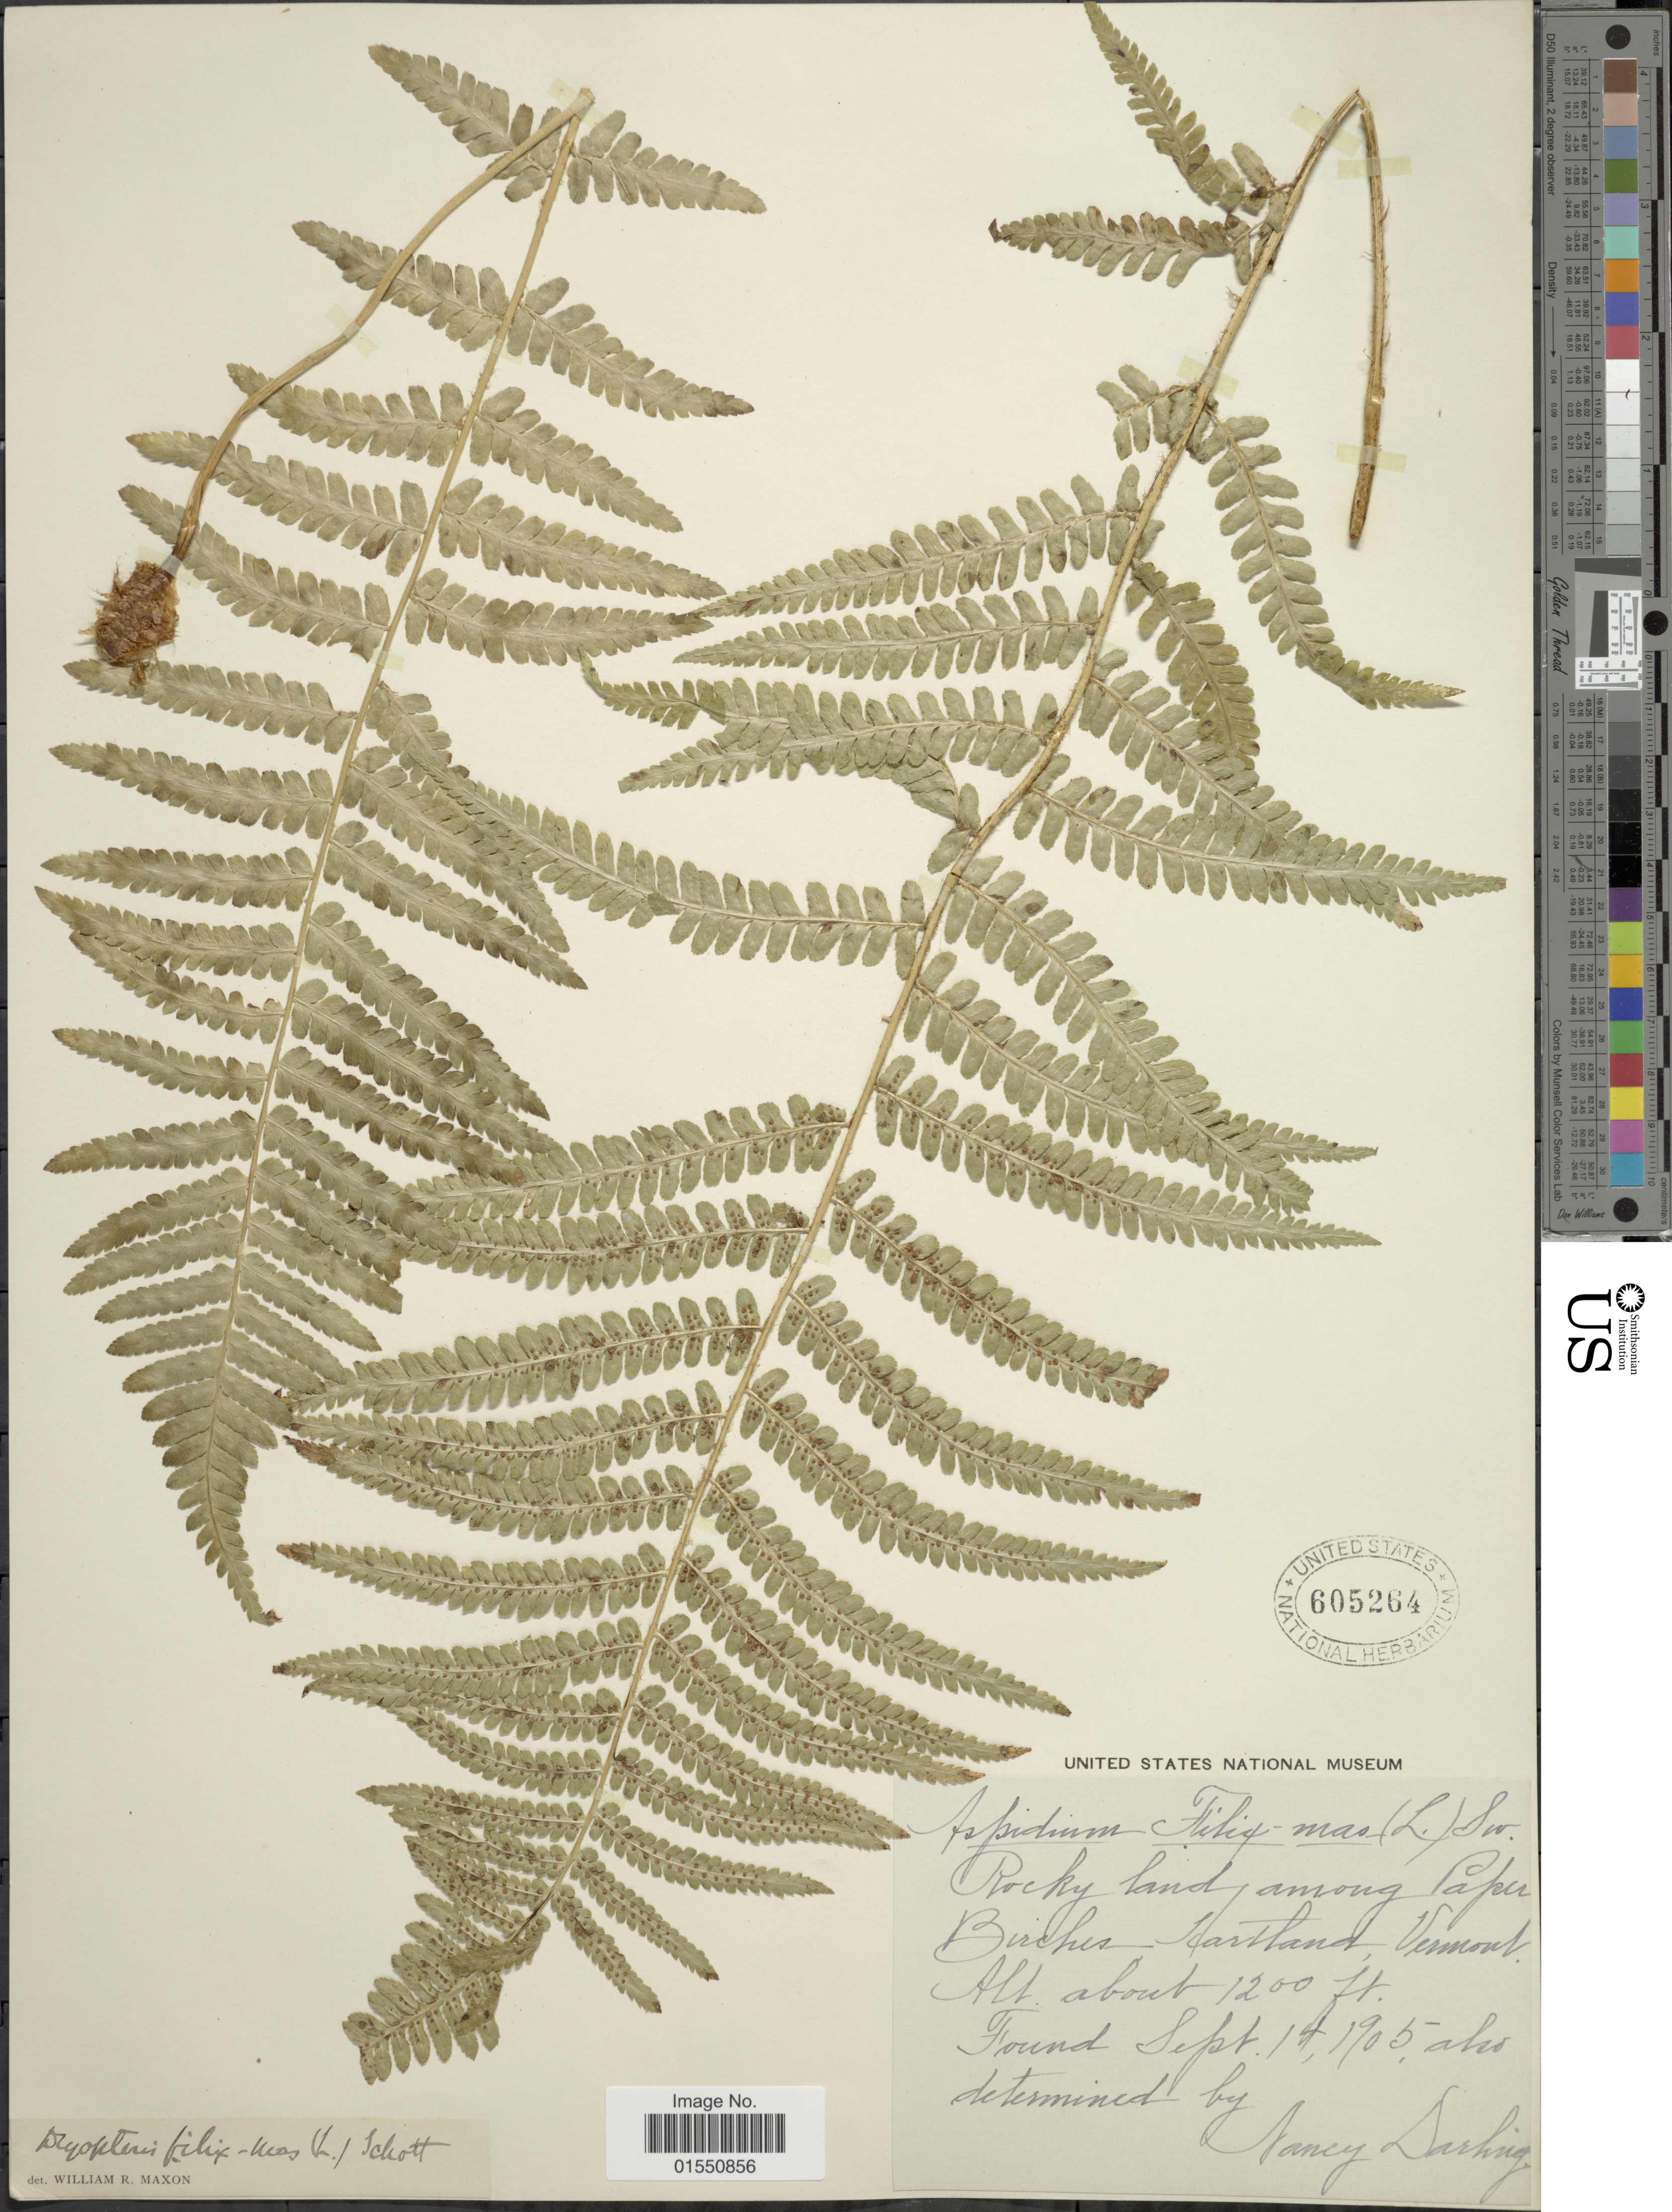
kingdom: Plantae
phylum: Tracheophyta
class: Polypodiopsida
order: Polypodiales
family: Dryopteridaceae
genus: Dryopteris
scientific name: Dryopteris filix-mas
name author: (L.) Schott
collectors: N. Darling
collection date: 1905-09-14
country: United States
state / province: Vermont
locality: Rocky land among Paper Birches, Hartland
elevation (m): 366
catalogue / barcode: US 605264